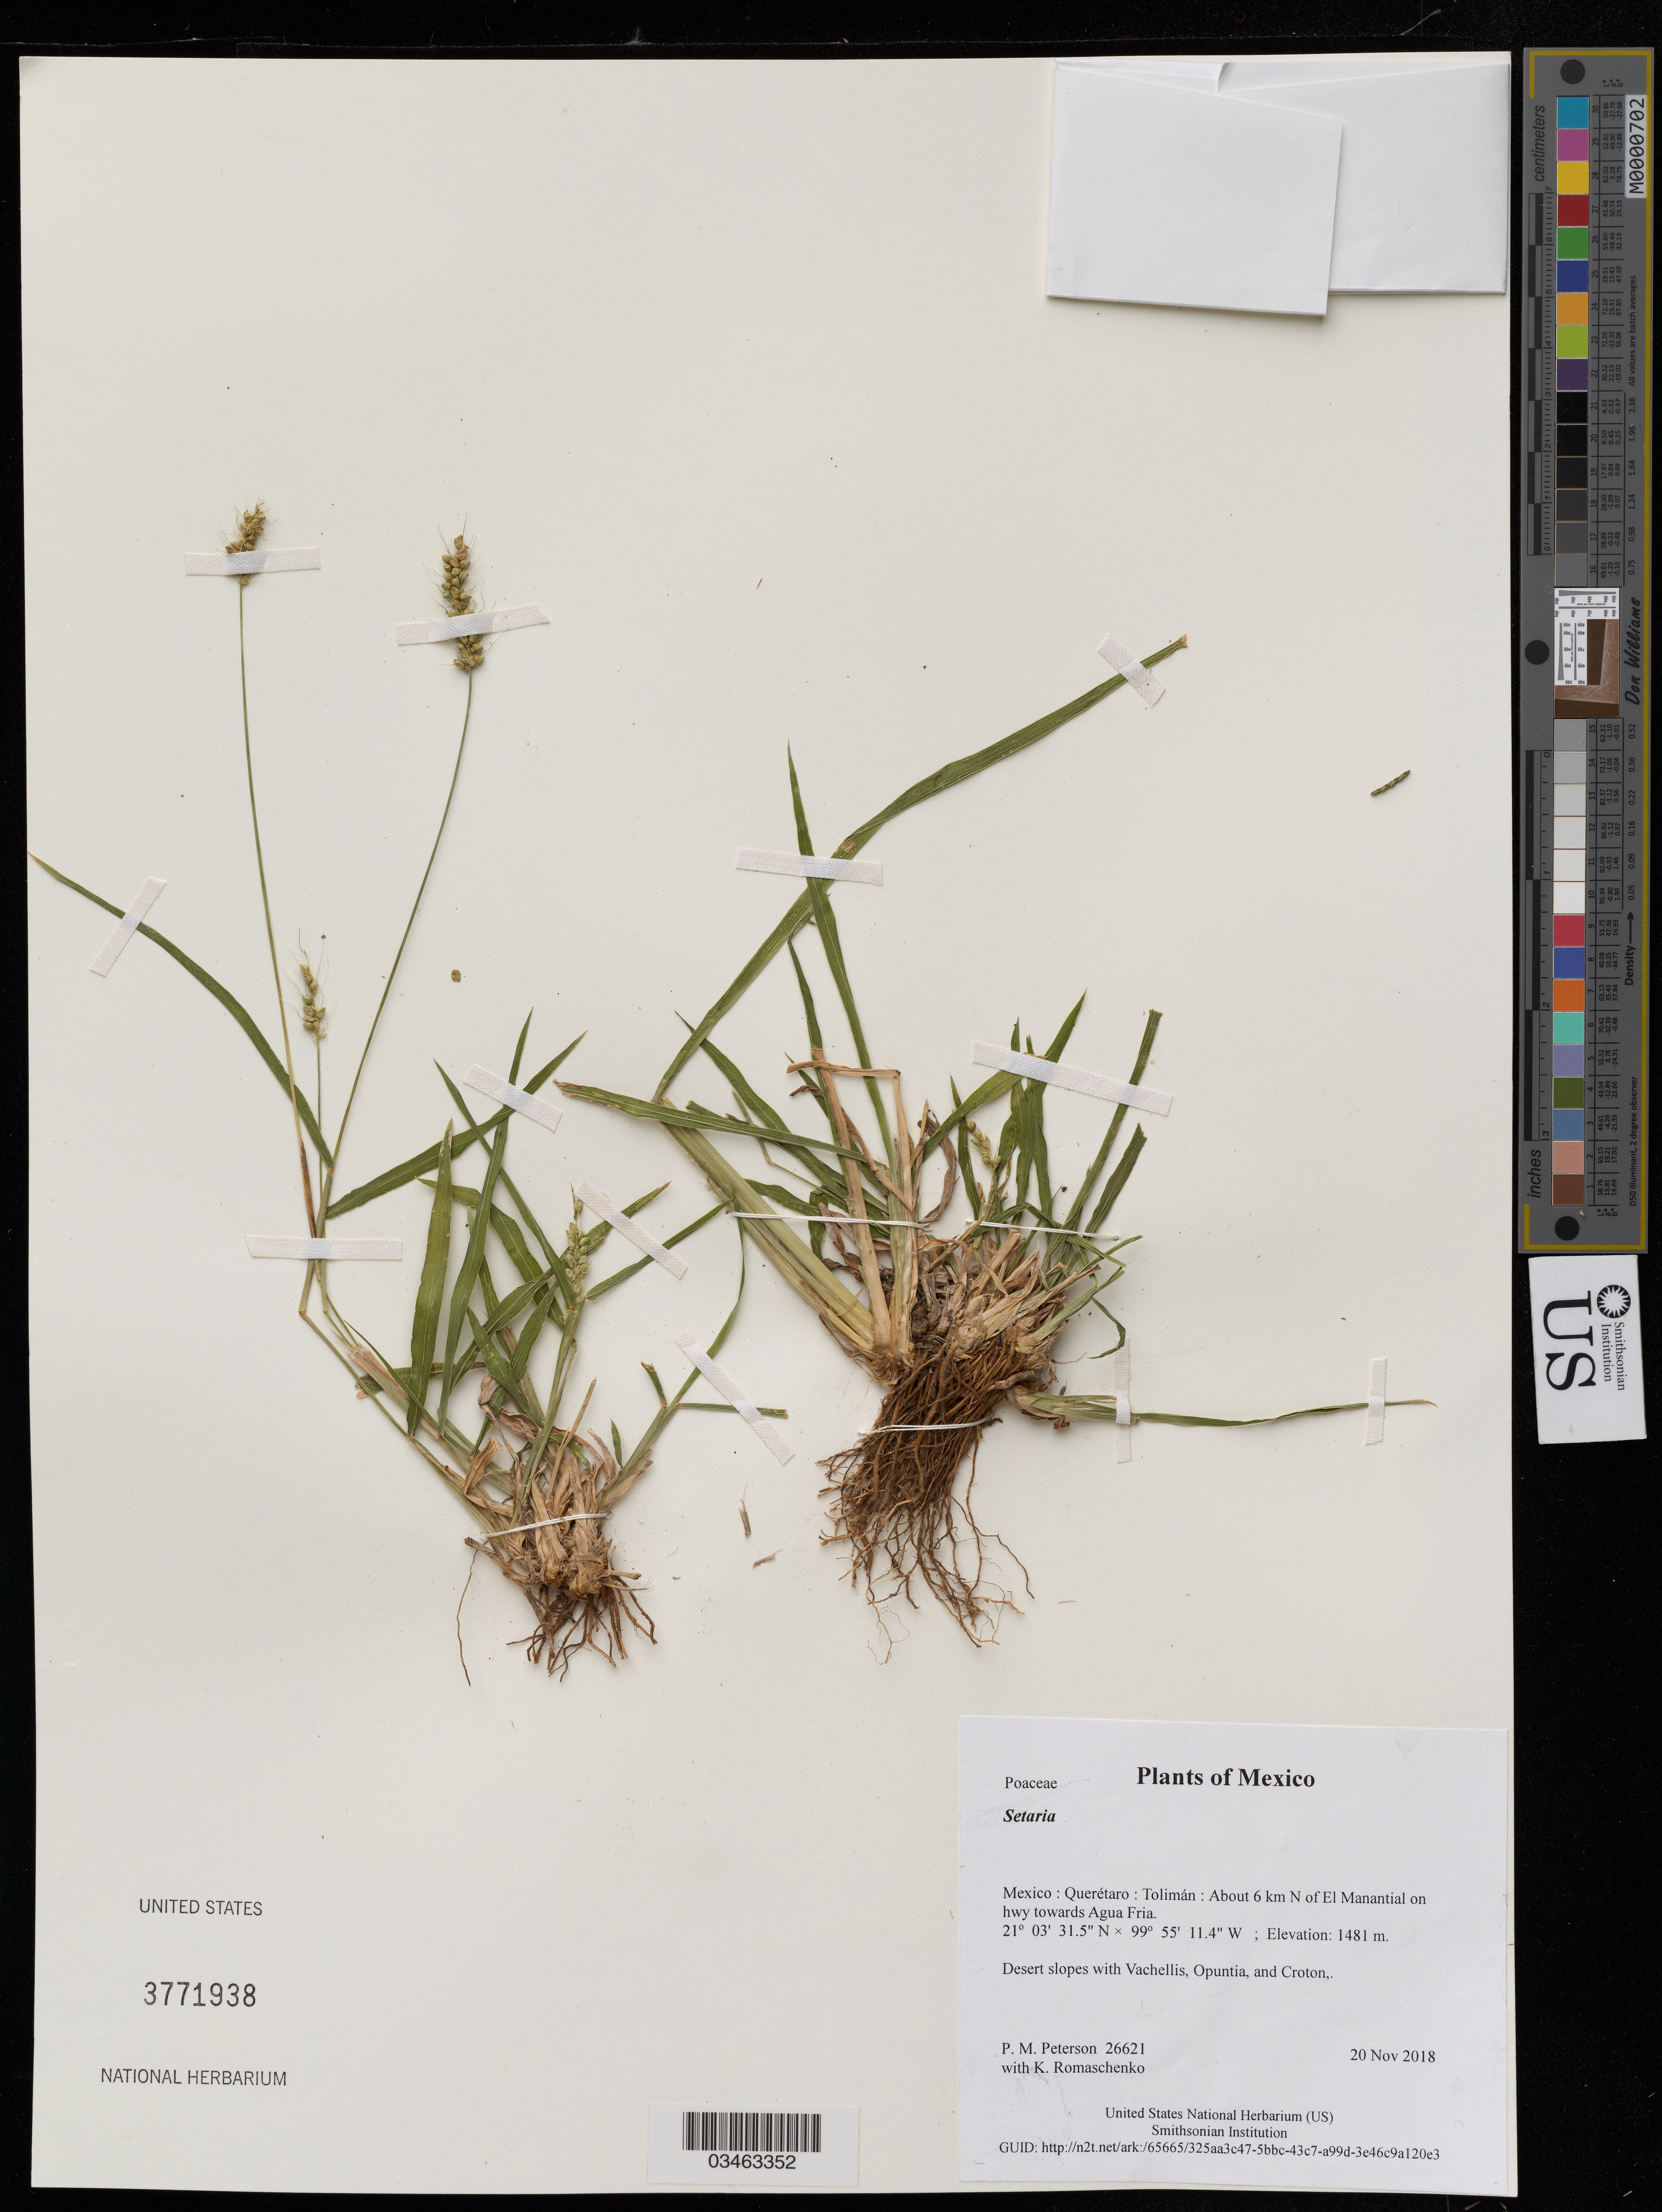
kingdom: Plantae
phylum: Tracheophyta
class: Liliopsida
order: Poales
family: Poaceae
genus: Setaria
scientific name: Setaria sp.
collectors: P. M. Peterson & K. Romaschenko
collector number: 26621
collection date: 2018-11-20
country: Mexico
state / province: Querétaro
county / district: Tolimán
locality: About 6 km N of El Manantial on hwy towards Agua Fria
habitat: Desert slopes with Vachellis, Opuntia, and Croton,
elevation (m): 1481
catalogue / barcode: US 3771938